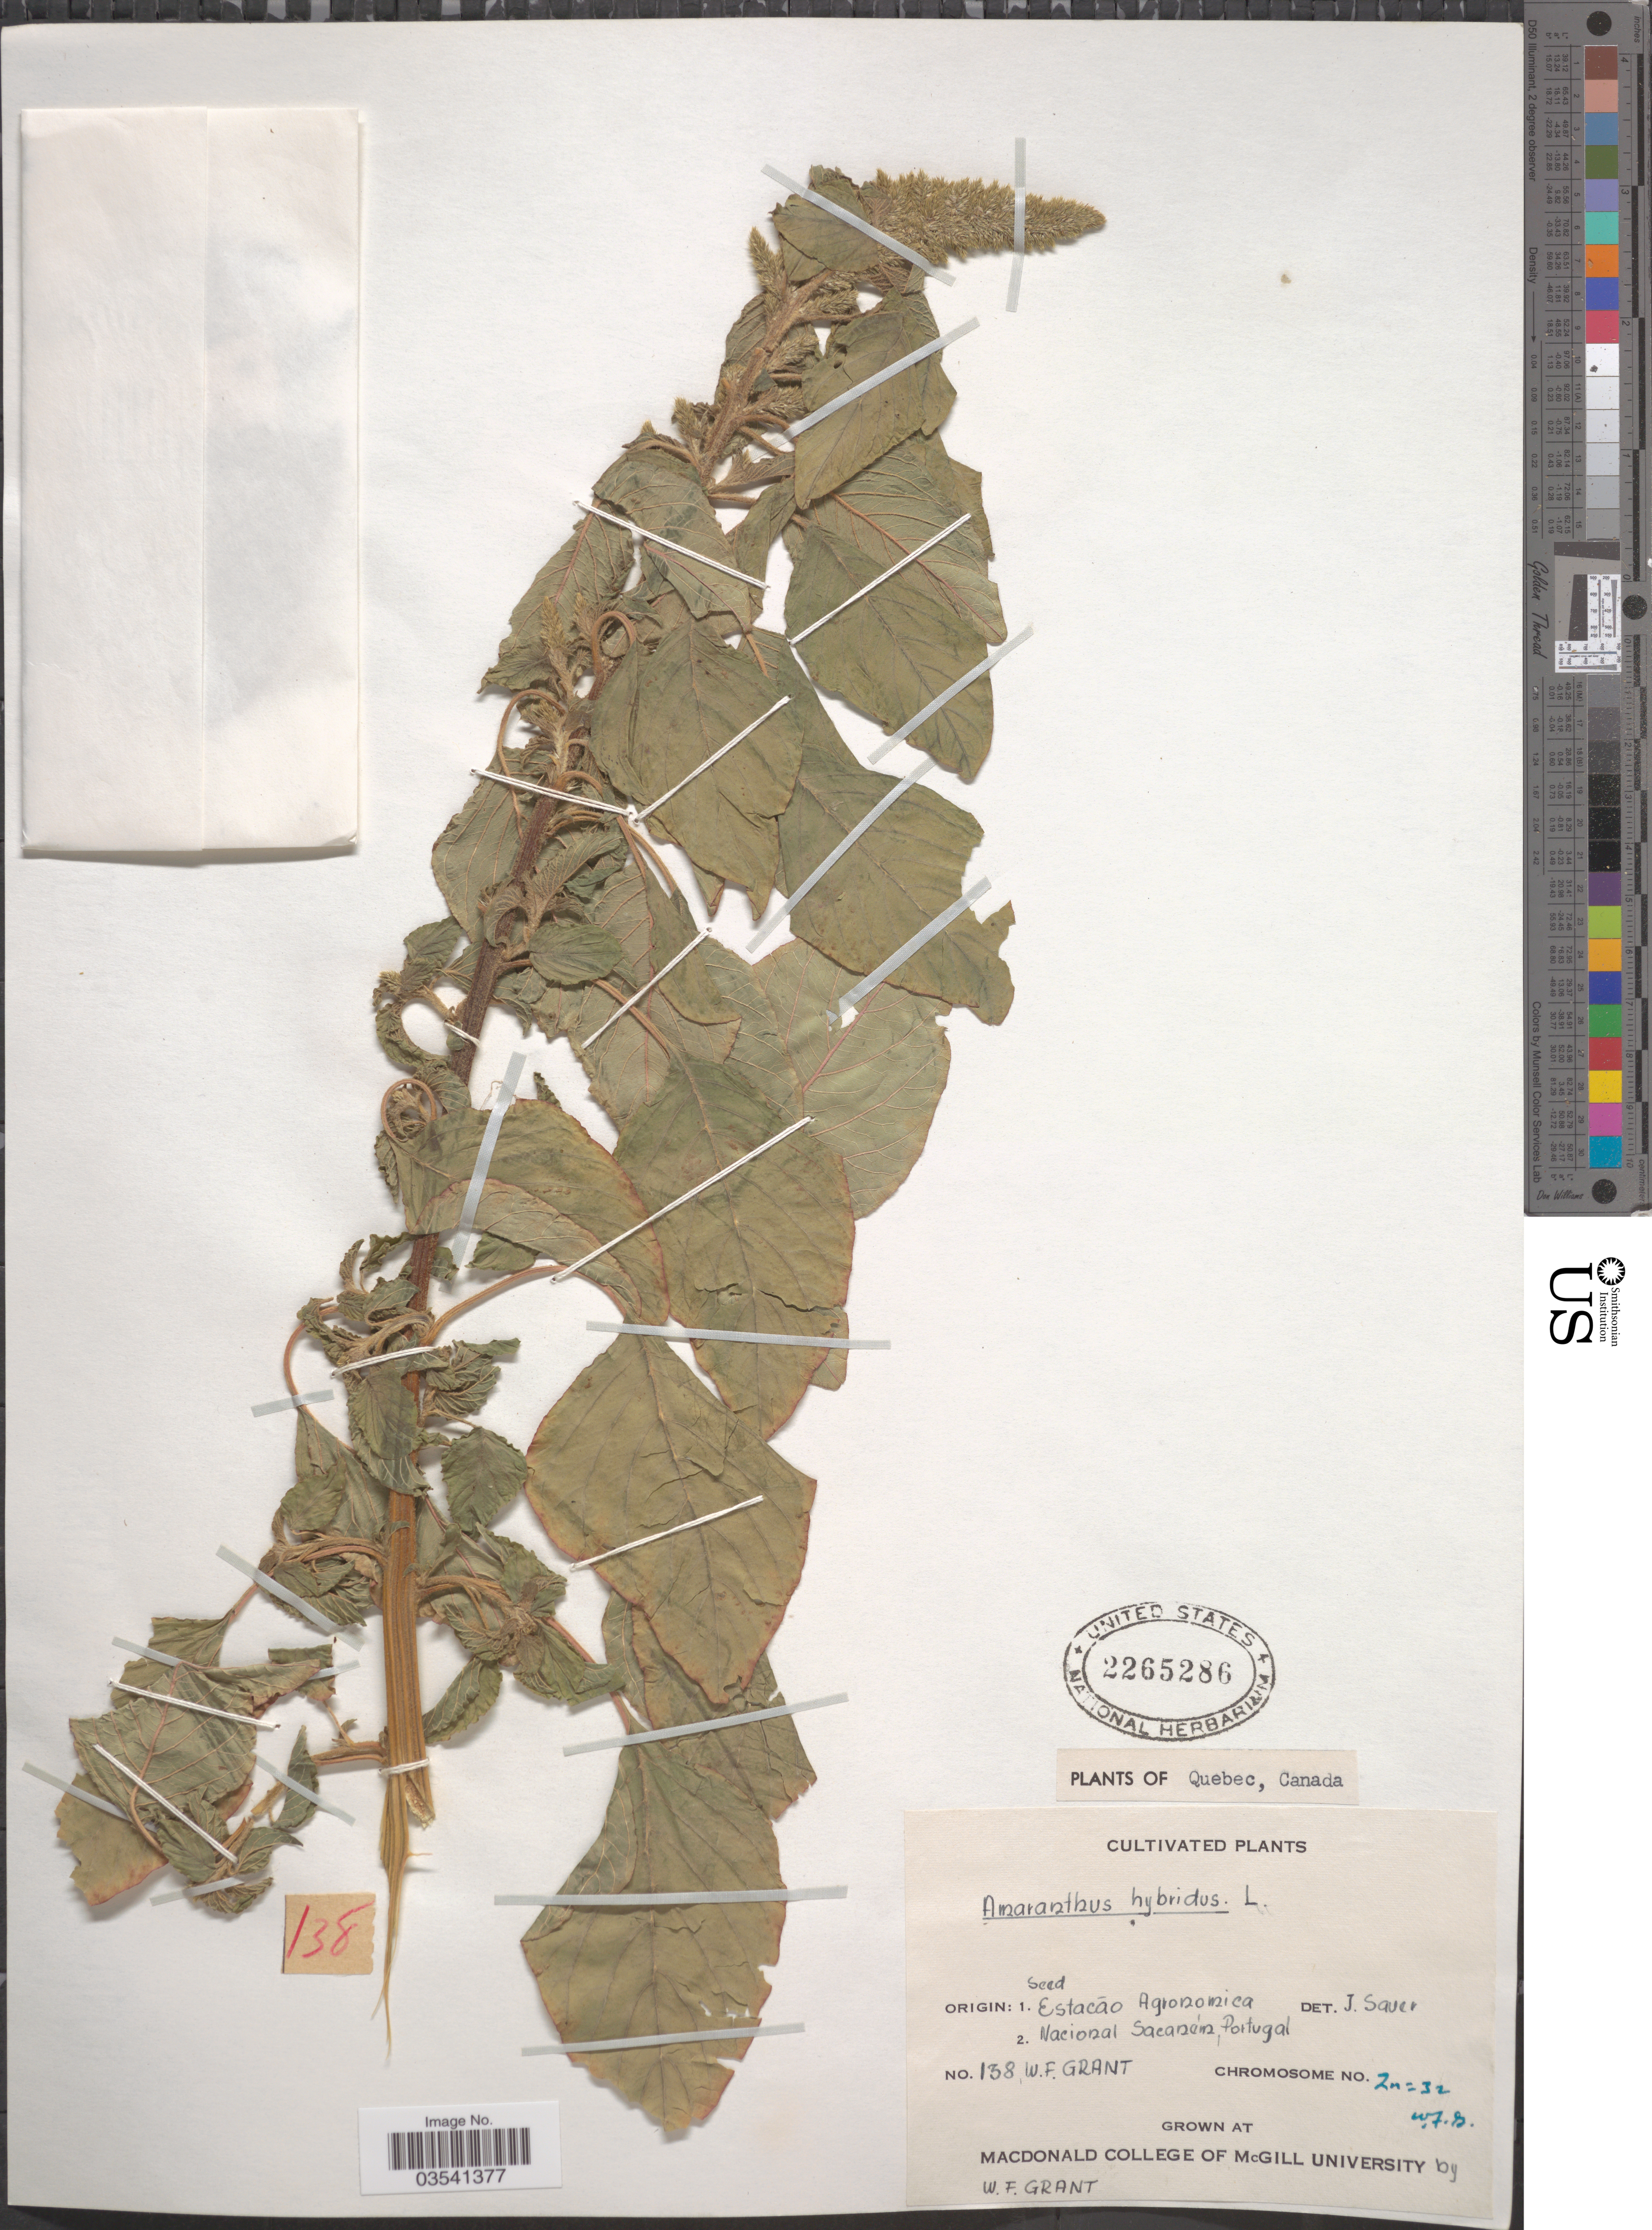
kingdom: Plantae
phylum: Tracheophyta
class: Magnoliopsida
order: Caryophyllales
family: Amaranthaceae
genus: Amaranthus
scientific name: Amaranthus hybridus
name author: L.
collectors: W. Grant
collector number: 138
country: Canada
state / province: Quebec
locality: Grown at MacDonald College of McGill University.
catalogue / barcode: US 2265286